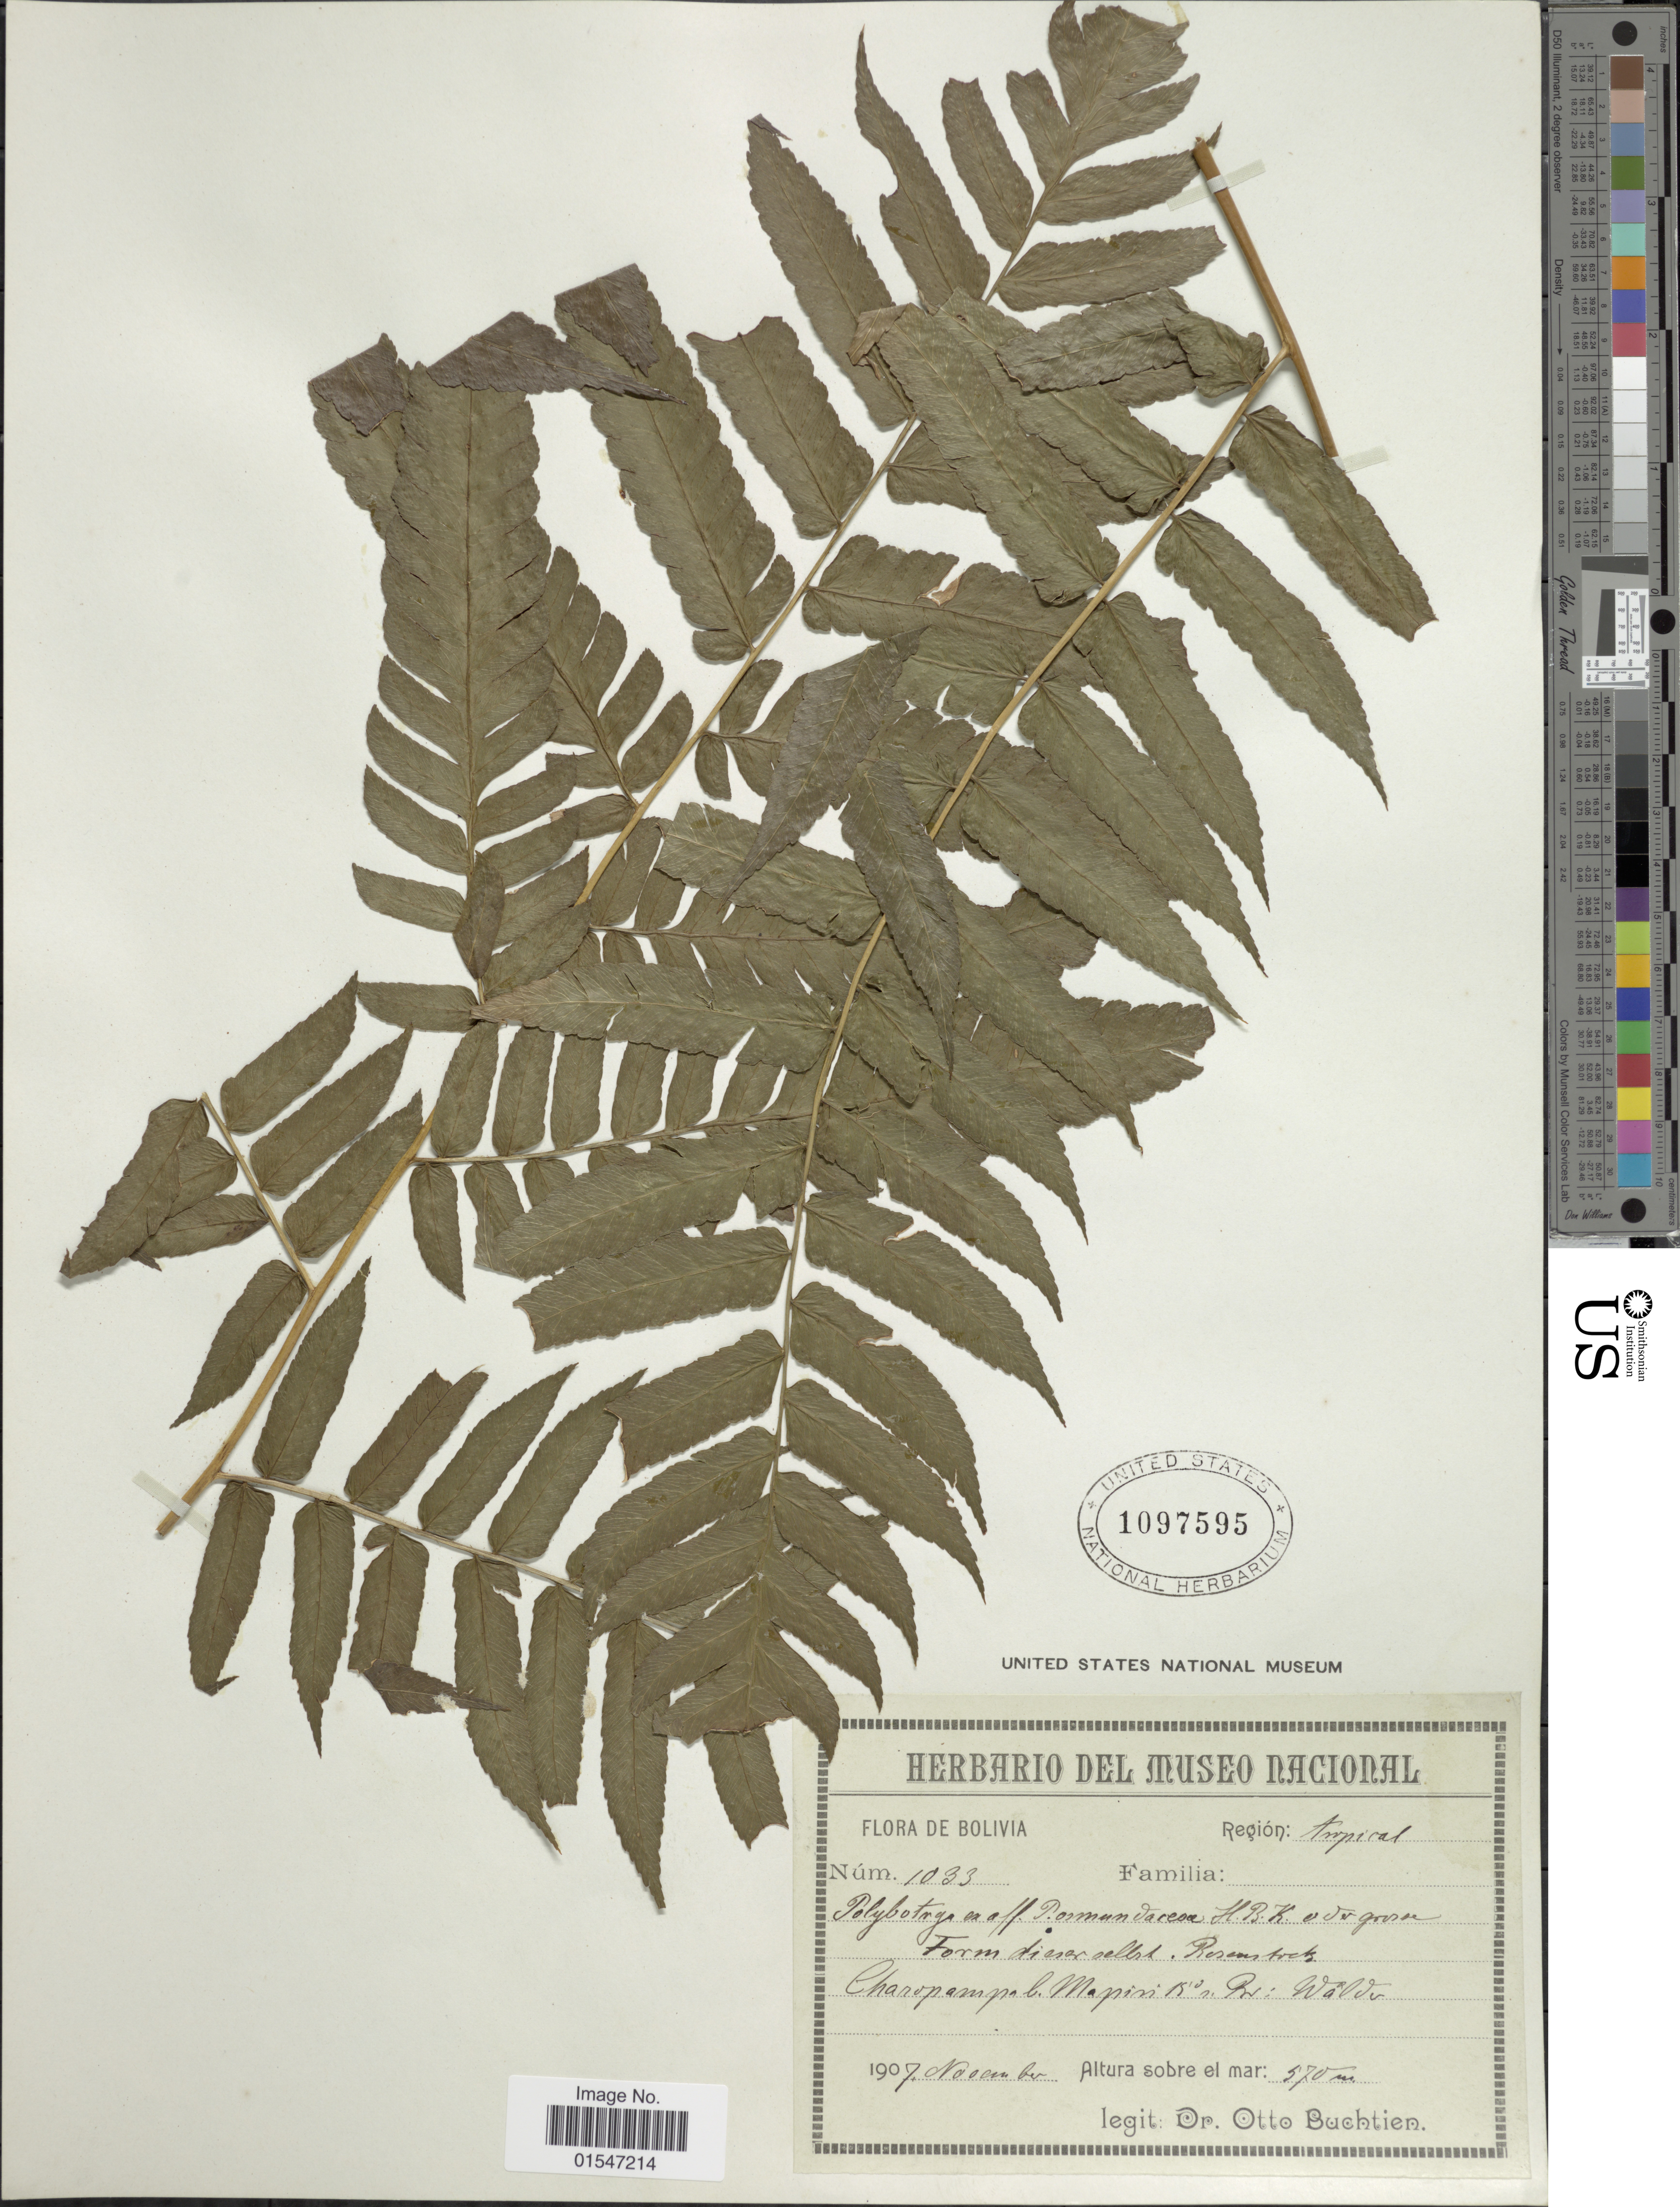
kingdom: Plantae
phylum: Tracheophyta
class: Polypodiopsida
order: Polypodiales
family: Dryopteridaceae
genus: Polybotrya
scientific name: Polybotrya caudata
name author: Kunze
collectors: O. Buchtien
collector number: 1033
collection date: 1907-11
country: Bolivia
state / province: La Paz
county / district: Mapiri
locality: Región tropical, Charopampa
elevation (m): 570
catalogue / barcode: US 1097595